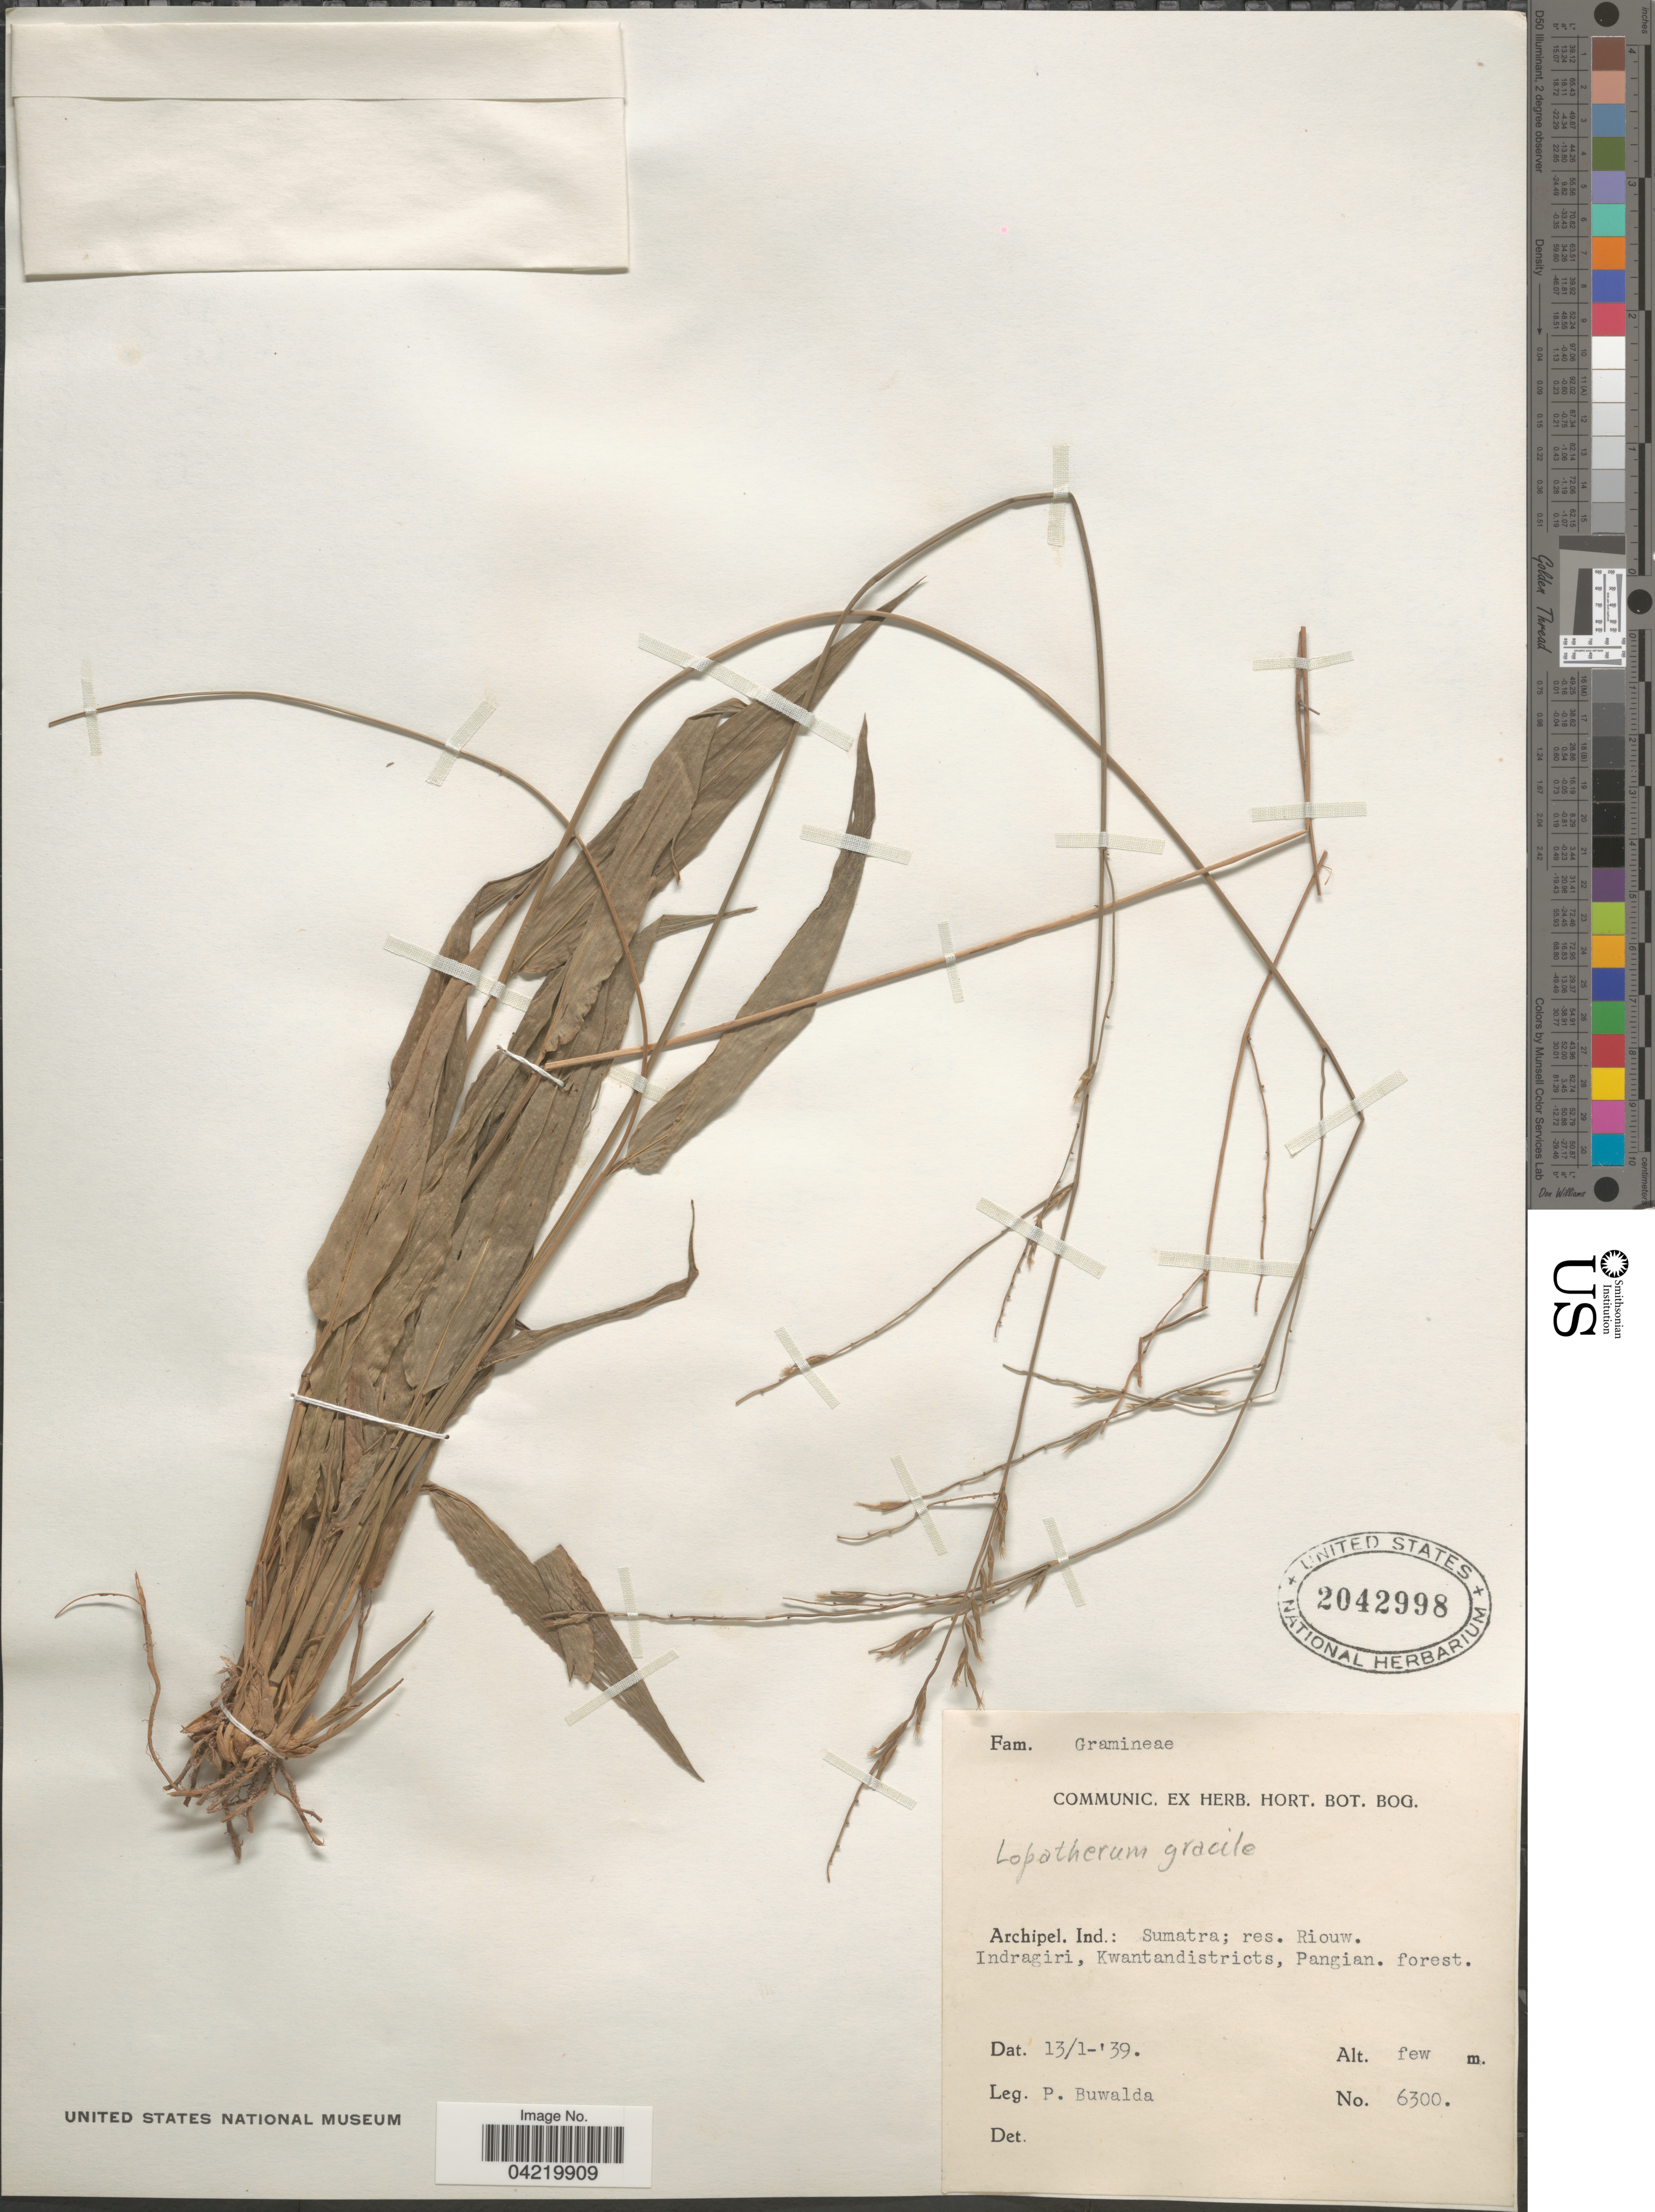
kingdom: Plantae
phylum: Tracheophyta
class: Liliopsida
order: Poales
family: Poaceae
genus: Lophatherum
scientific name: Lophatherum gracile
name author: Brongn.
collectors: P. Buwalda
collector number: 6300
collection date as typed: Transcribed d/m/y: 13/1/39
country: Indonesia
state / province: Sumatra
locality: Archipel. Ind.: res. Riouw. Indragiri, Kwantandistricts, Pangian. forest.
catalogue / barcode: US 2042998